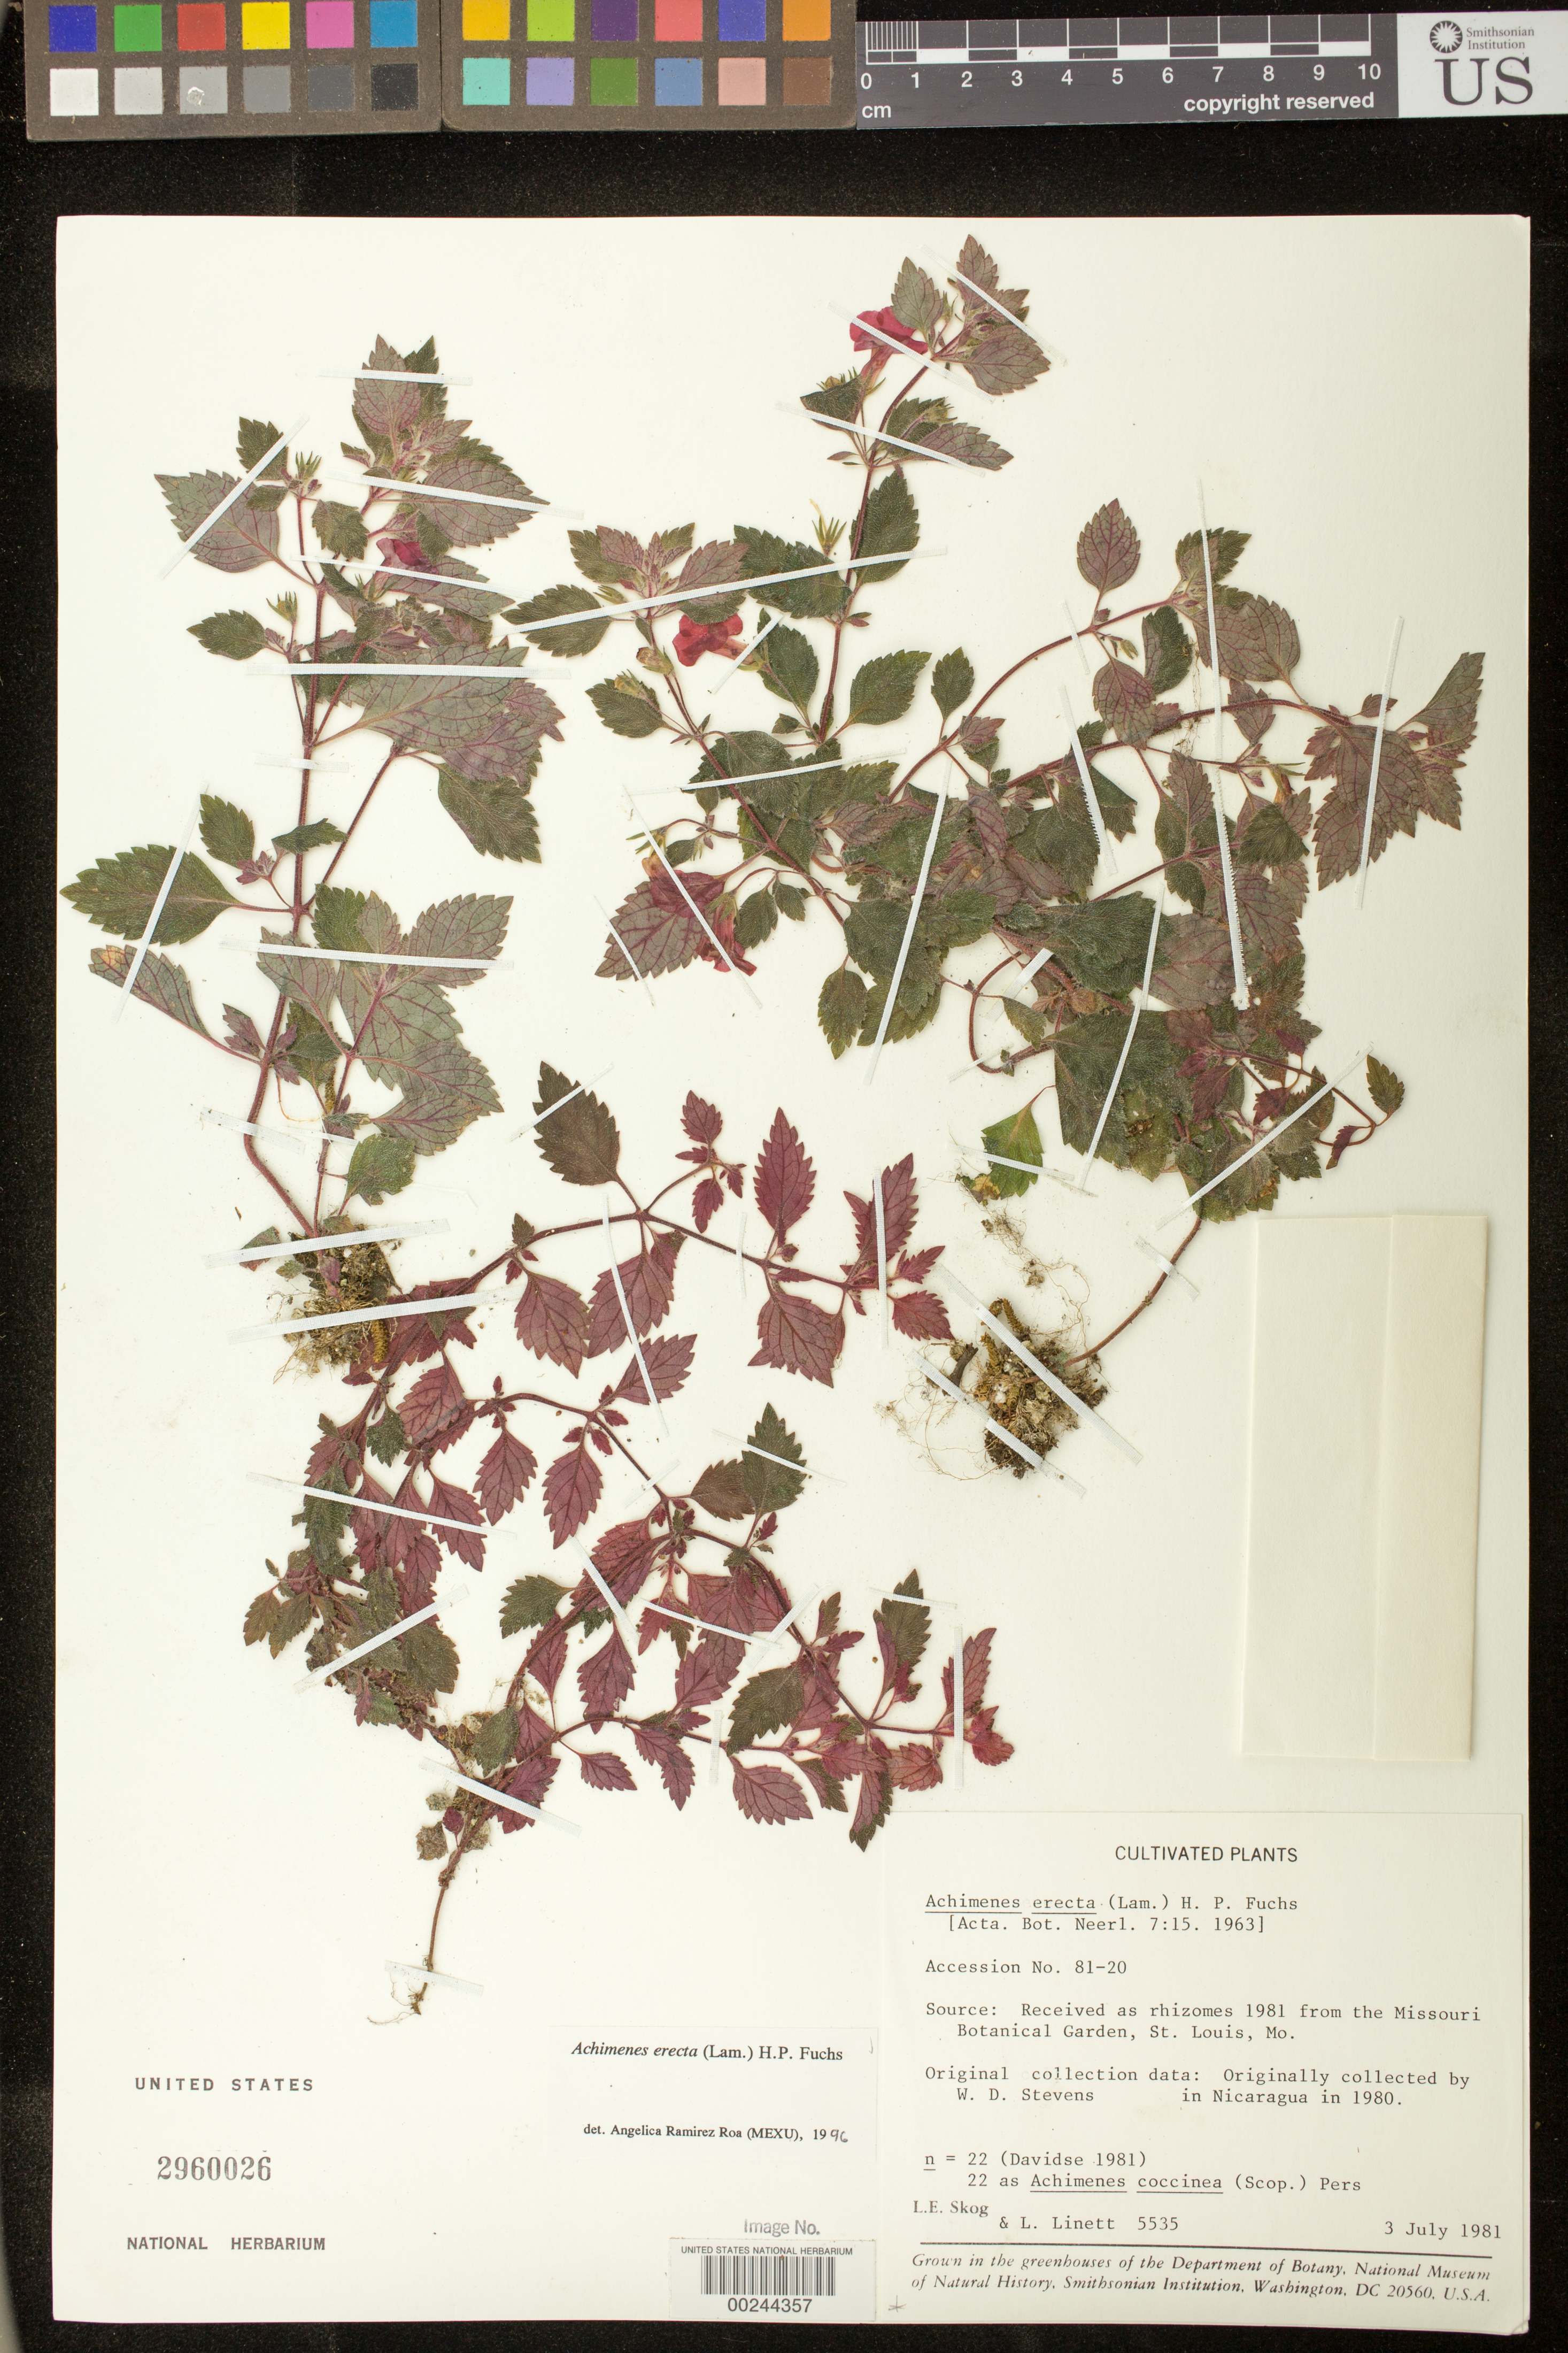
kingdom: Plantae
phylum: Tracheophyta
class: Magnoliopsida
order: Lamiales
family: Gesneriaceae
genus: Achimenes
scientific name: Achimenes erecta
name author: (Lam.) H.P. Fuchs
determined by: Skog, Laurence E.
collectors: L. E. Skog & L. Linett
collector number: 5535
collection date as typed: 03 Jul 1981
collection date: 1981-07-03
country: Nicaragua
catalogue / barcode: US 2960026